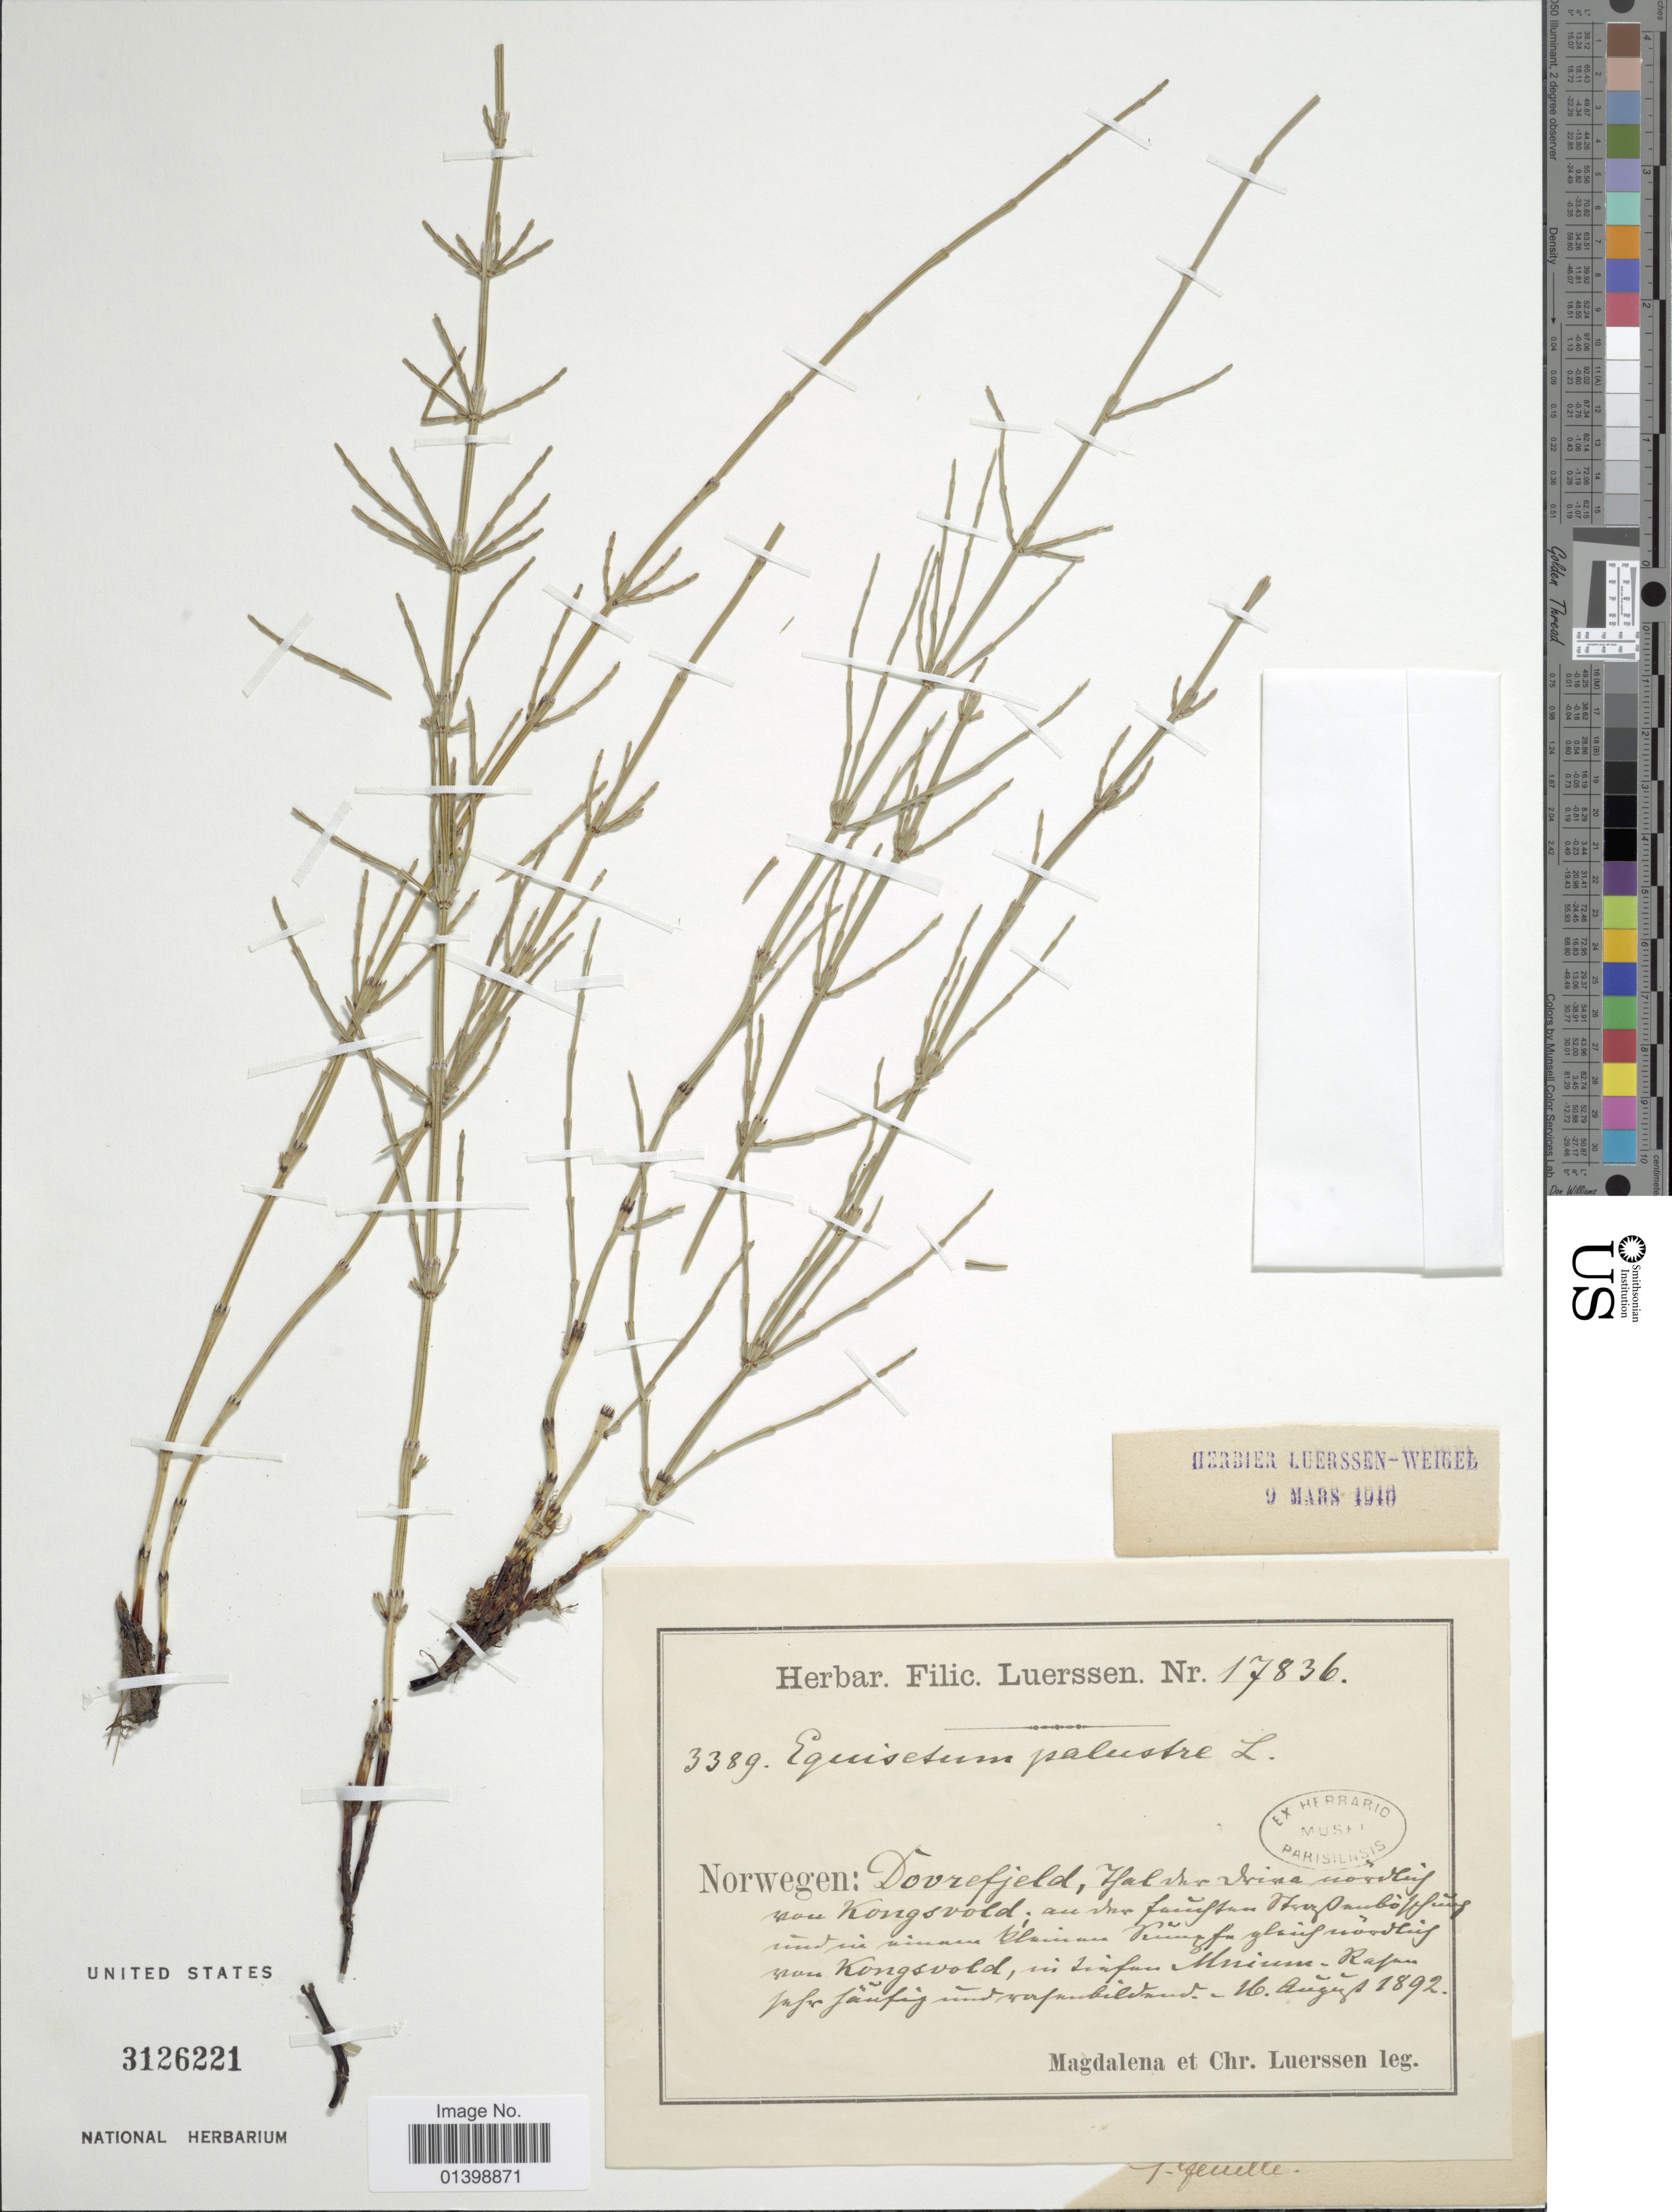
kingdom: Plantae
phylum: Tracheophyta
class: Polypodiopsida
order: Equisetales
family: Equisetaceae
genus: Equisetum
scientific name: Equisetum palustre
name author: L.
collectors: M. Luerssen & C. Luerssen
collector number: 3389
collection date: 1892-08-16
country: Norway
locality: Dovrefjeld, [illegible text]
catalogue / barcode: US 3126221